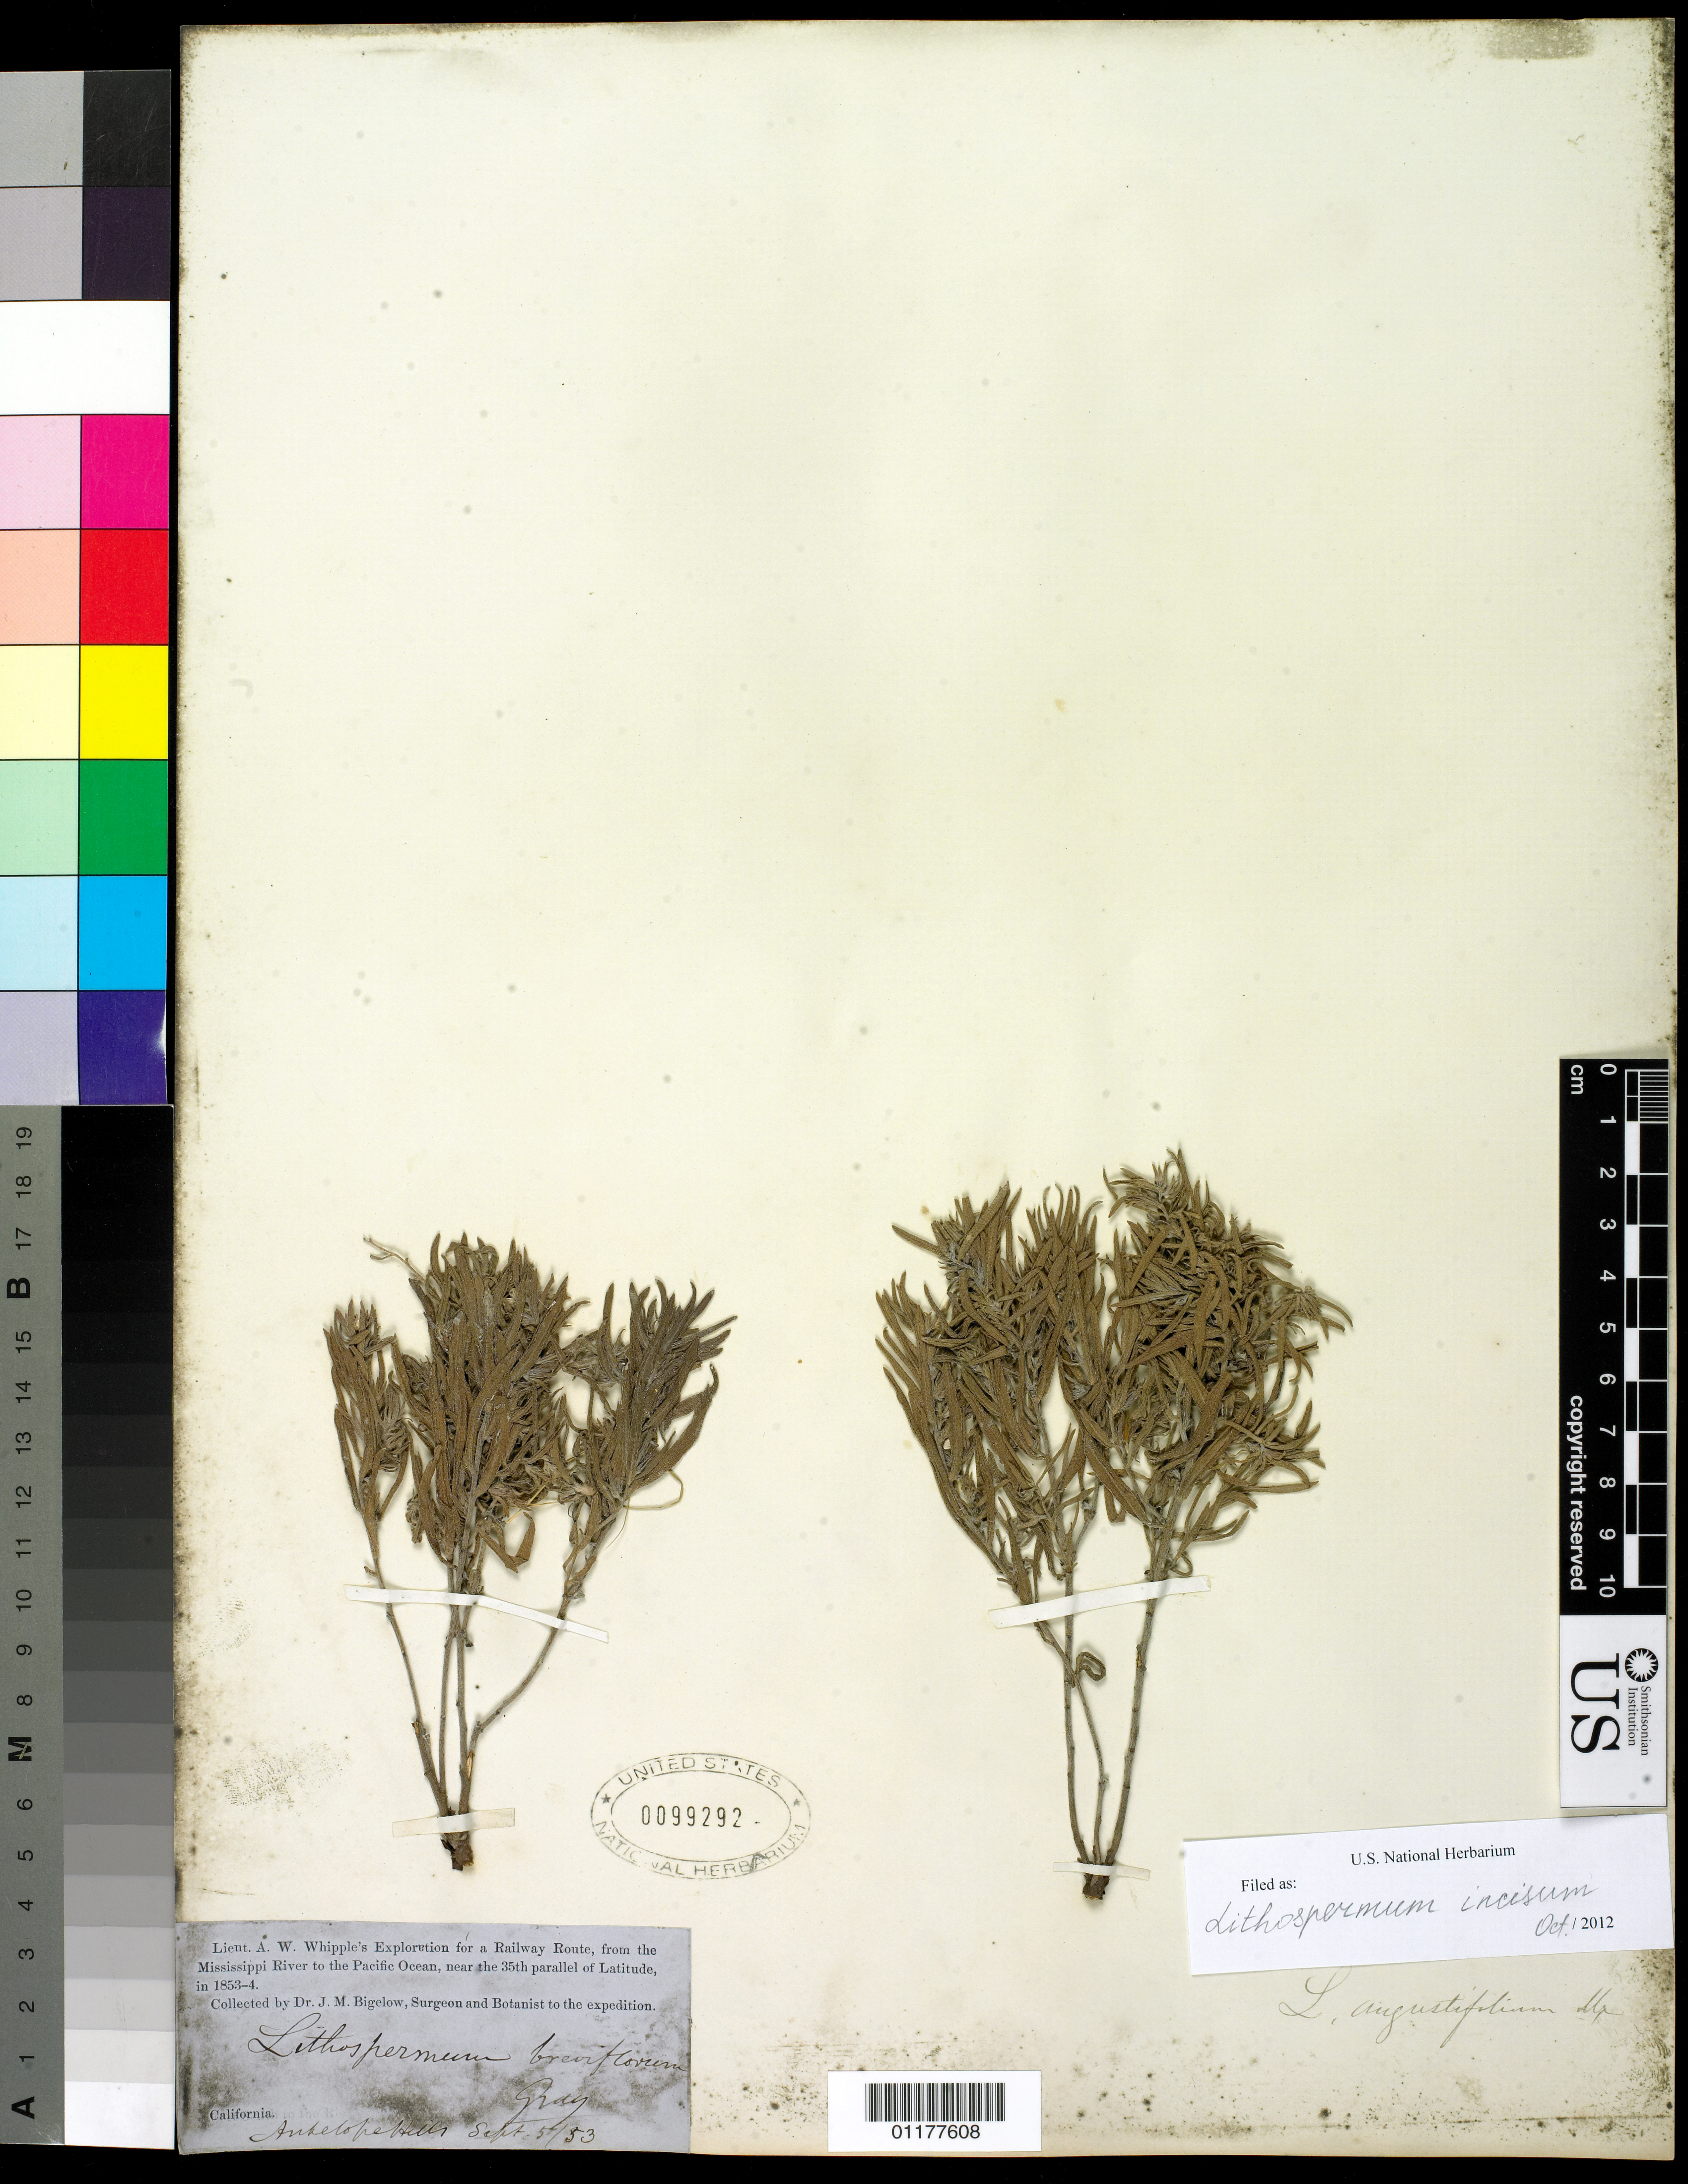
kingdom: Plantae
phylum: Tracheophyta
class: Magnoliopsida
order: Boraginales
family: Boraginaceae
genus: Lithospermum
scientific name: Lithospermum incisum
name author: Lehm.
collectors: J. M. Bigelow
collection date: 1853-09-05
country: United States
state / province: Oklahoma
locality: Antelope Hills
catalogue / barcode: US 99292